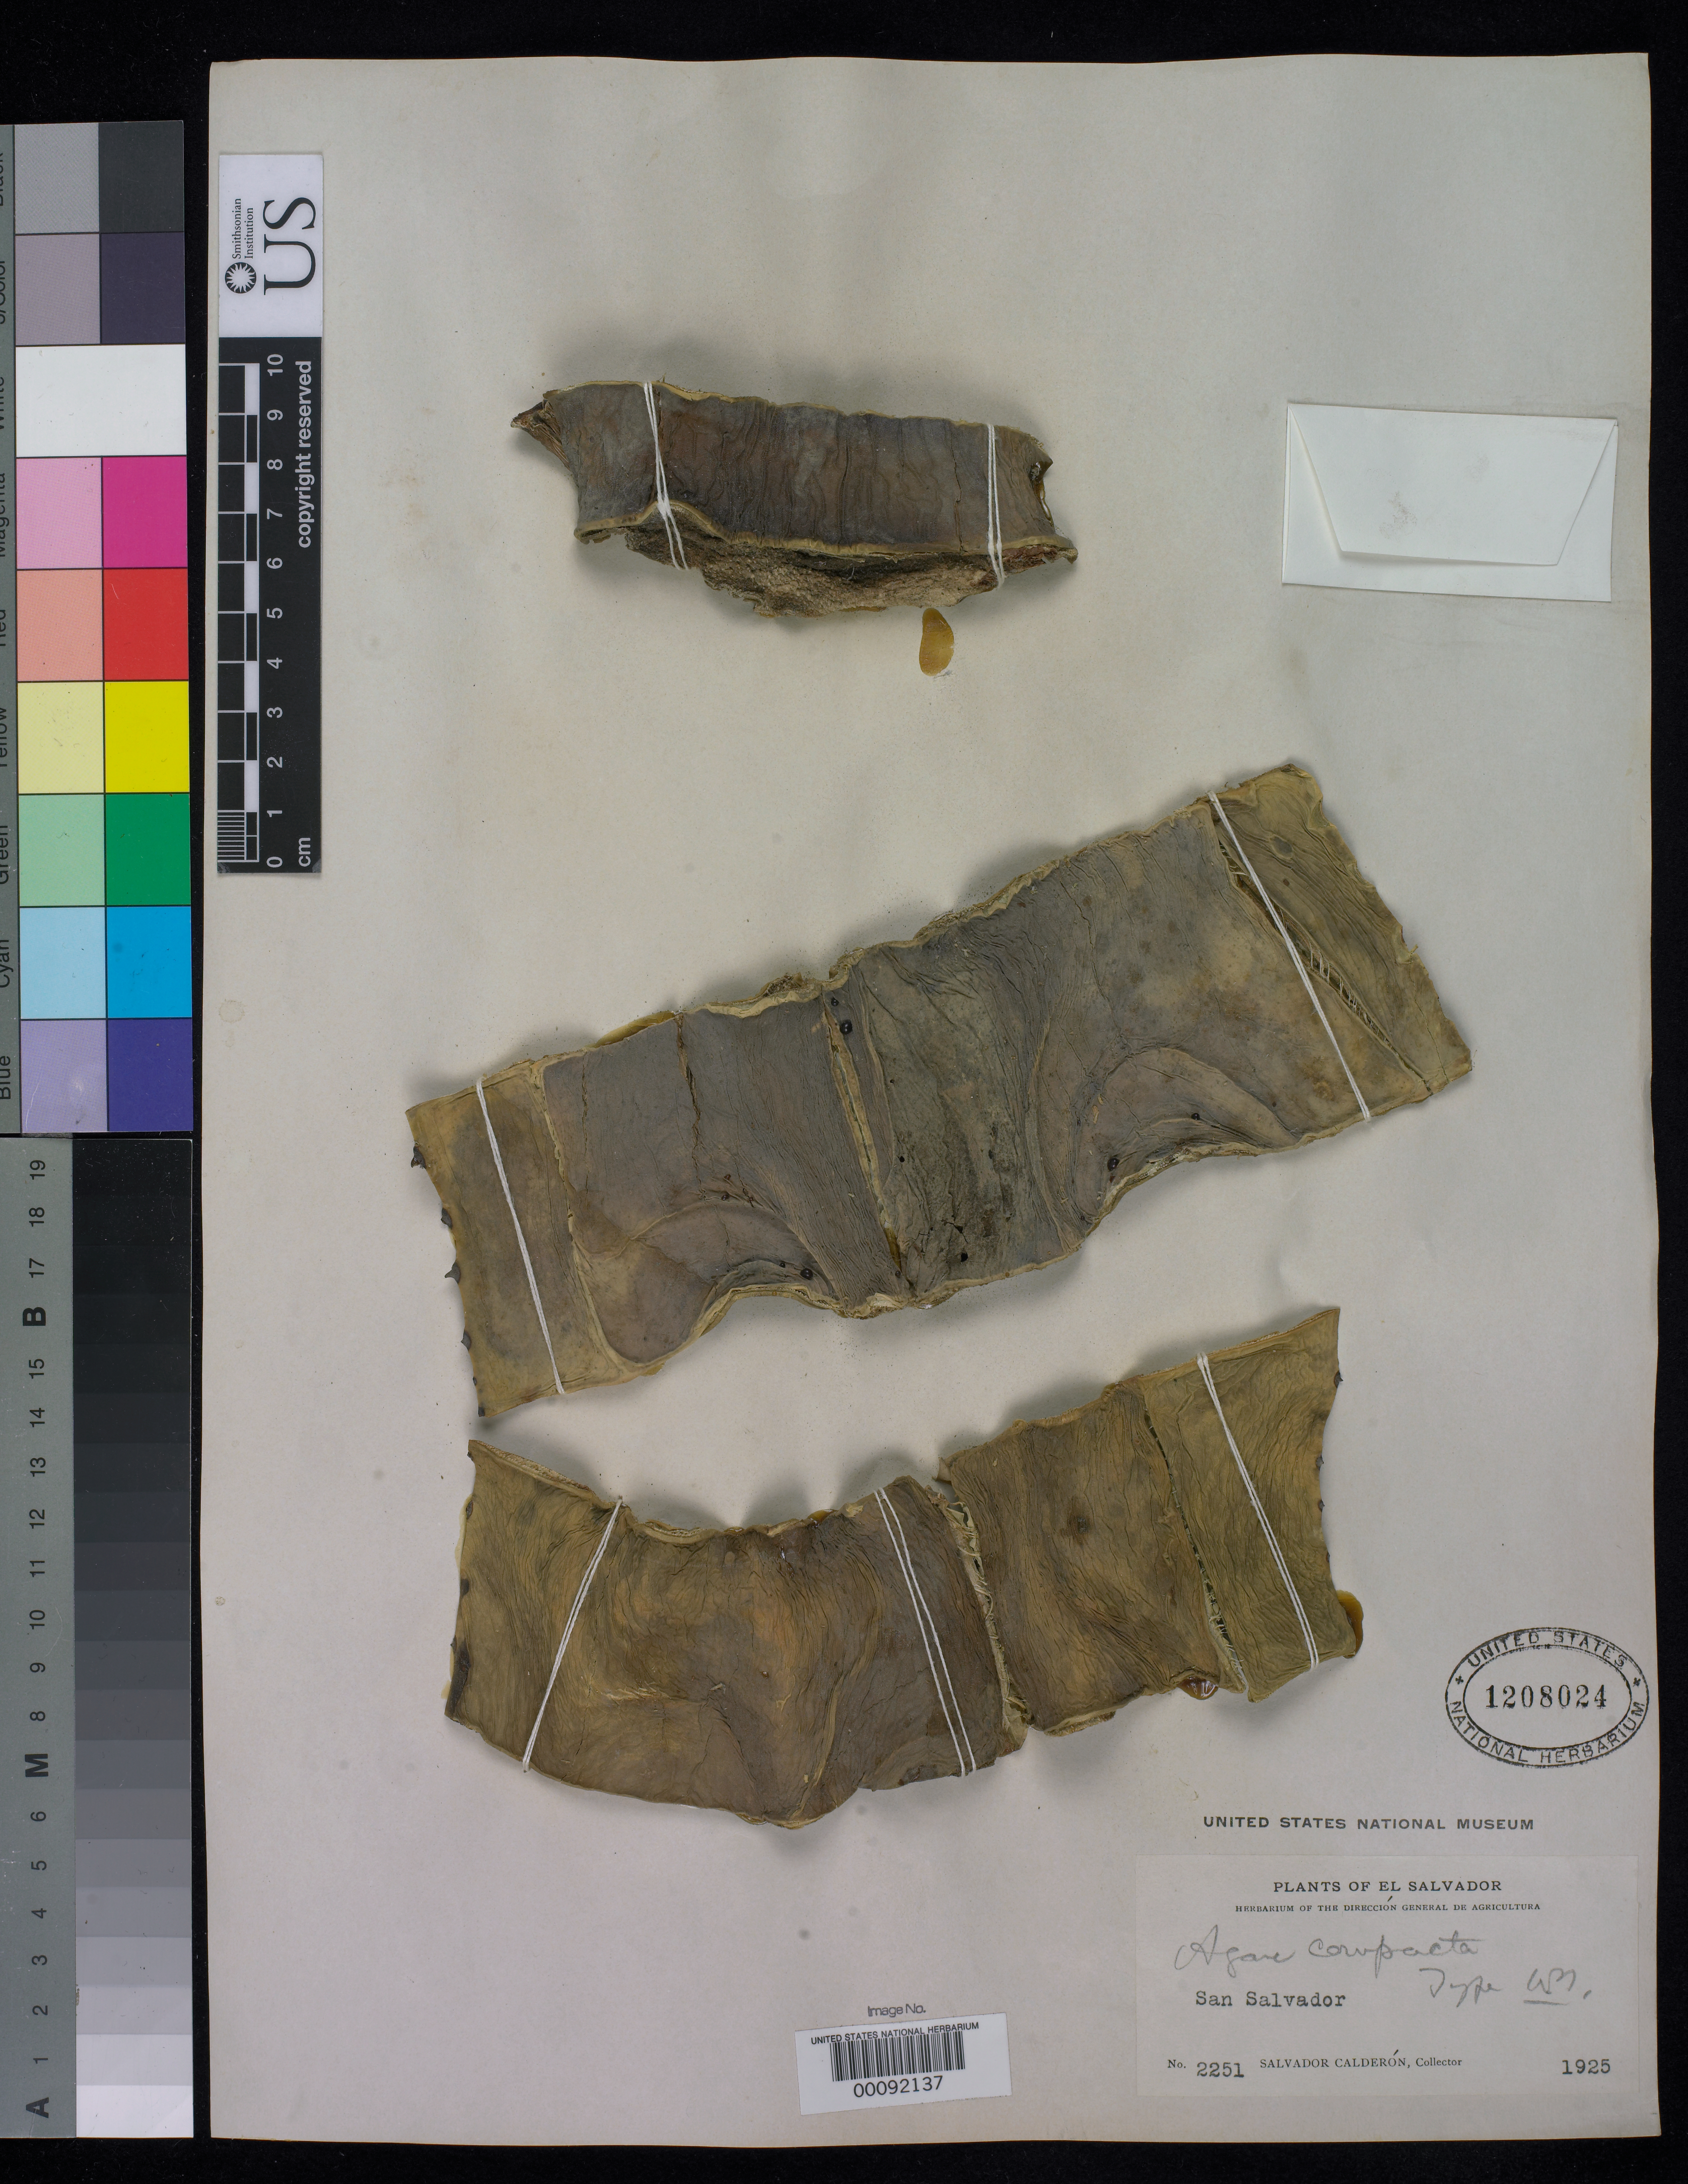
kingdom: Plantae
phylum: Tracheophyta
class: Liliopsida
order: Asparagales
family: Asparagaceae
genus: Agave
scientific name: Agave compacta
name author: Trel.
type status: Holotype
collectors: S. Calderón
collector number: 2251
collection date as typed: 1925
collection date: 1925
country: El Salvador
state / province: San Salvador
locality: Cultivated in Patio de Ensayos.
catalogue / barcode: US 1208024